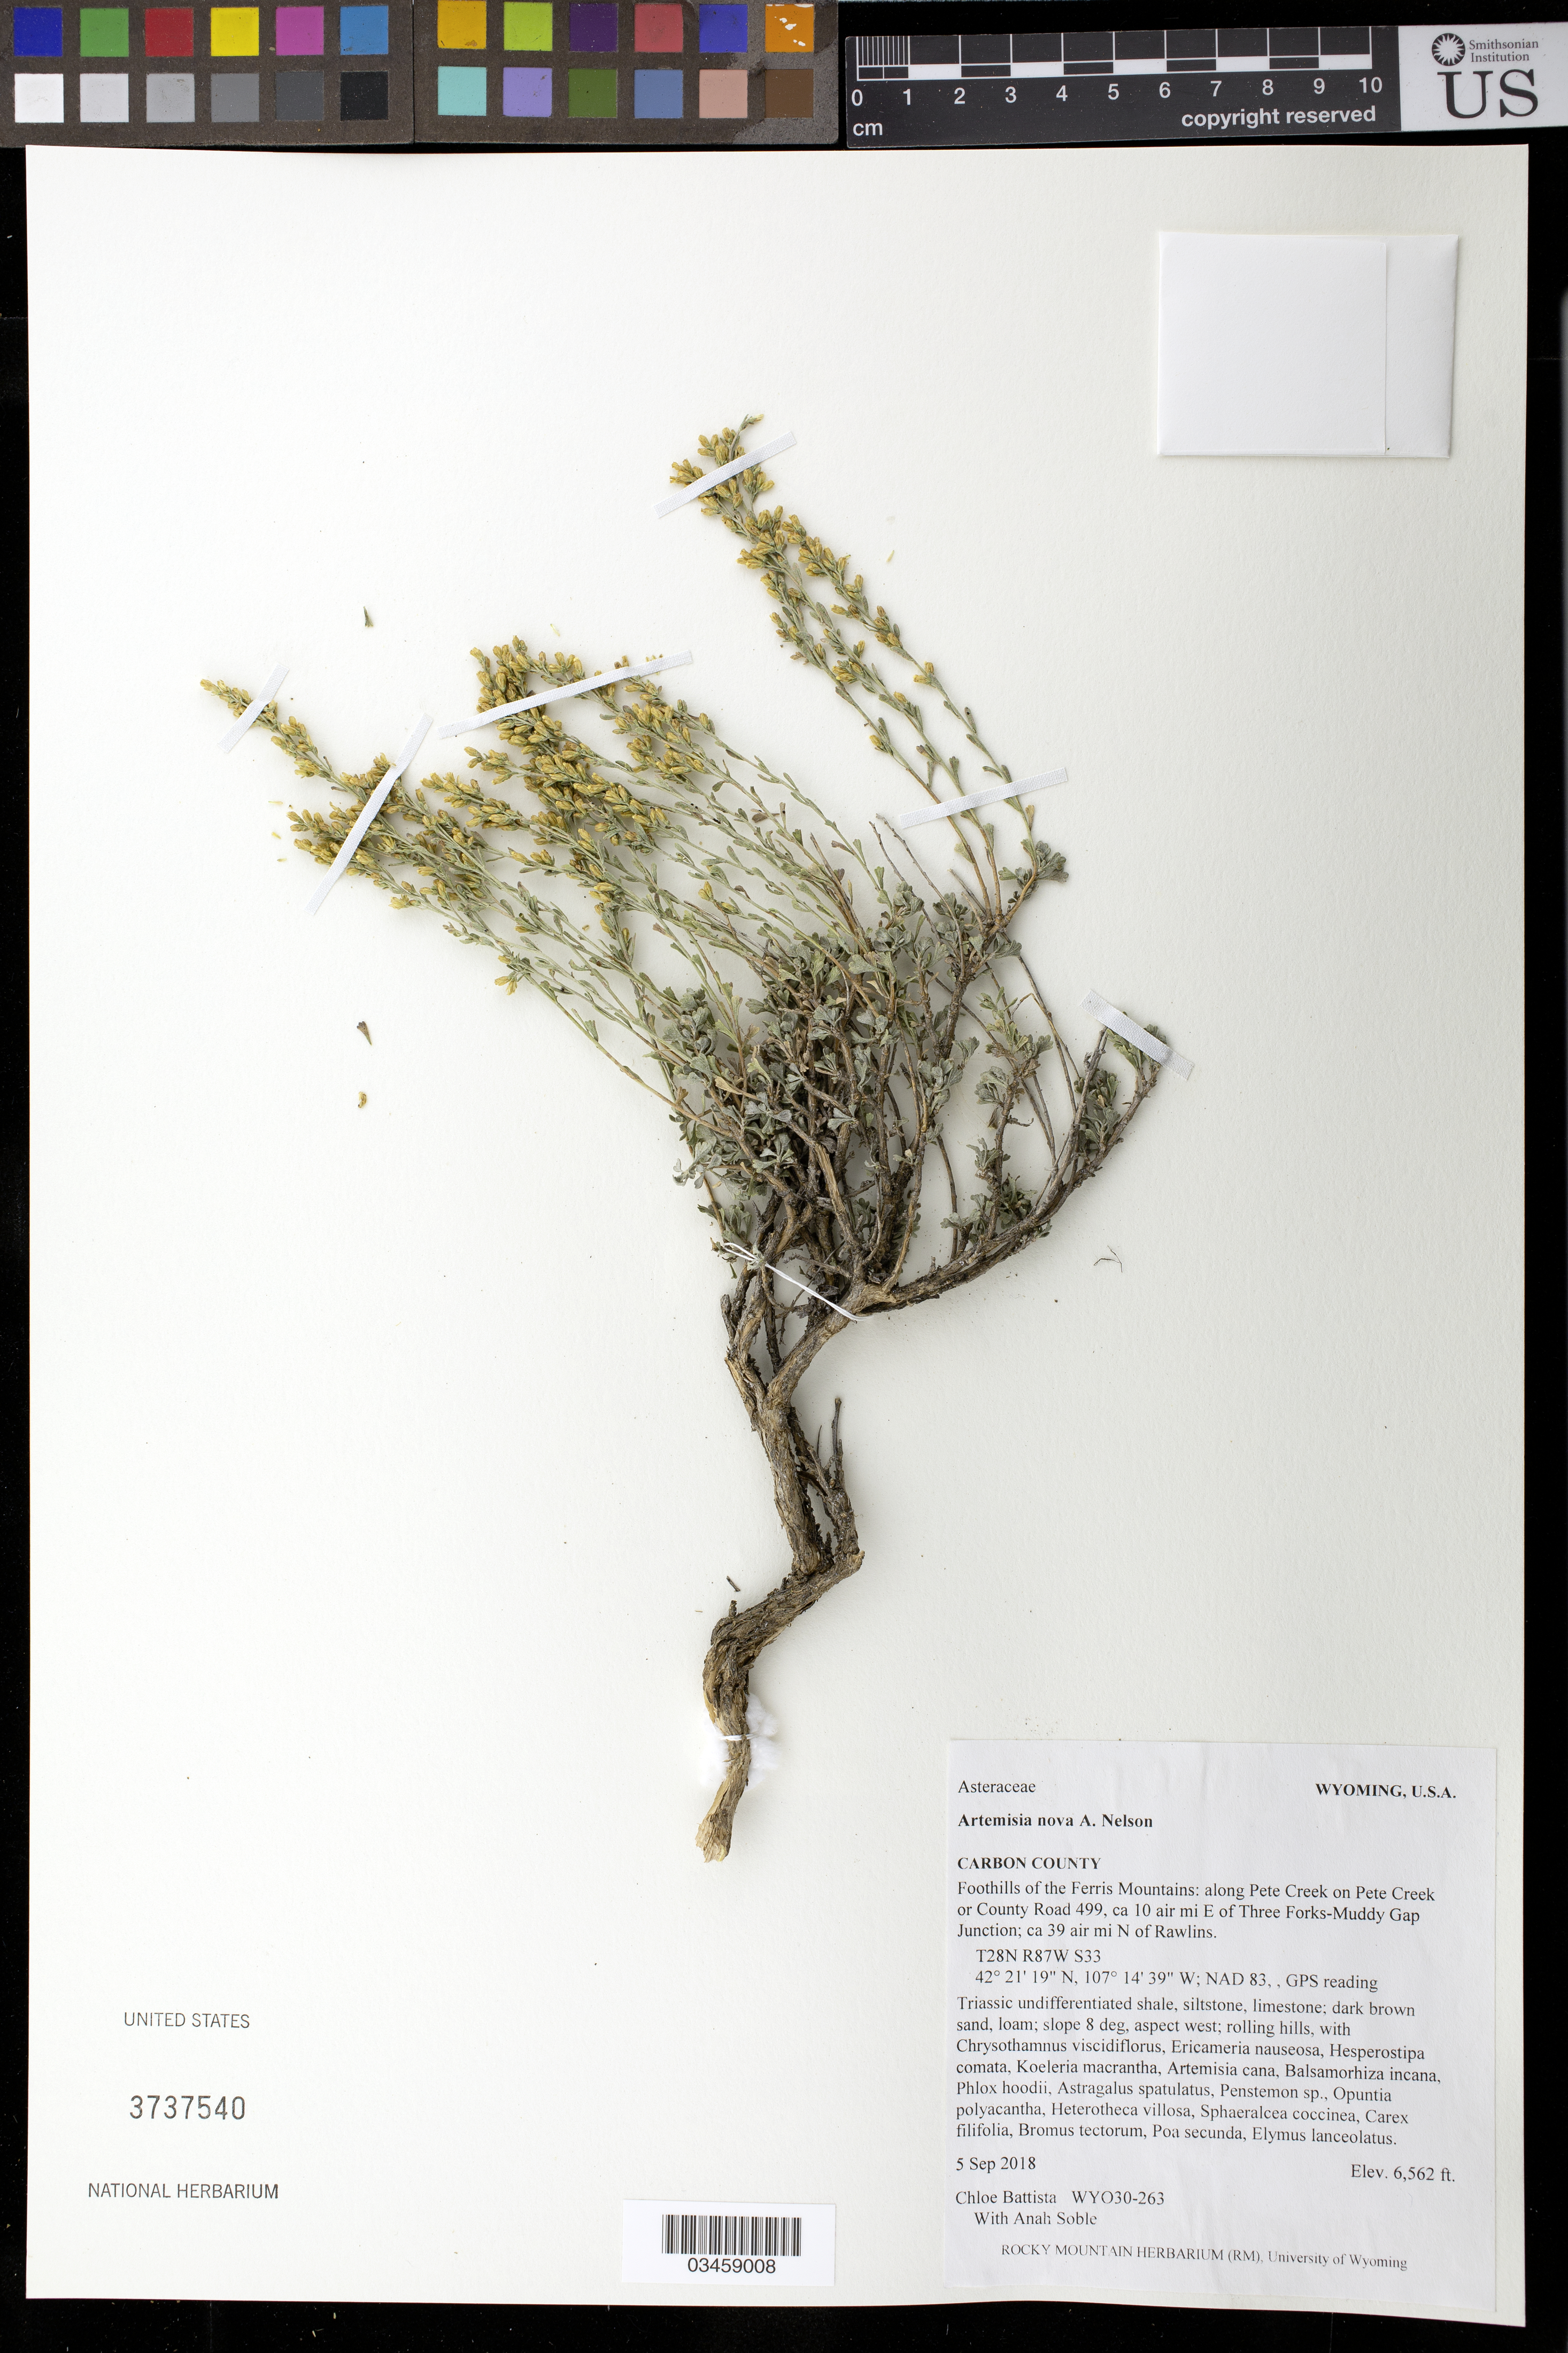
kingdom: Plantae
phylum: Tracheophyta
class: Magnoliopsida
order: Asterales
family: Asteraceae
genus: Artemisia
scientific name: Artemisia nova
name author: A. Nelson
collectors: C. Battista & A. Soble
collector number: WY030-263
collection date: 2018-09-05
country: United States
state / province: Wyoming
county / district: Carbon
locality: Ferris Mts, along Pete Creek or County Road 499, 10 air mi. E of Three Forks-Muddy Gap Jct, 39 air mi. N of Rawlins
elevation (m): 2000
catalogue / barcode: US 3737540